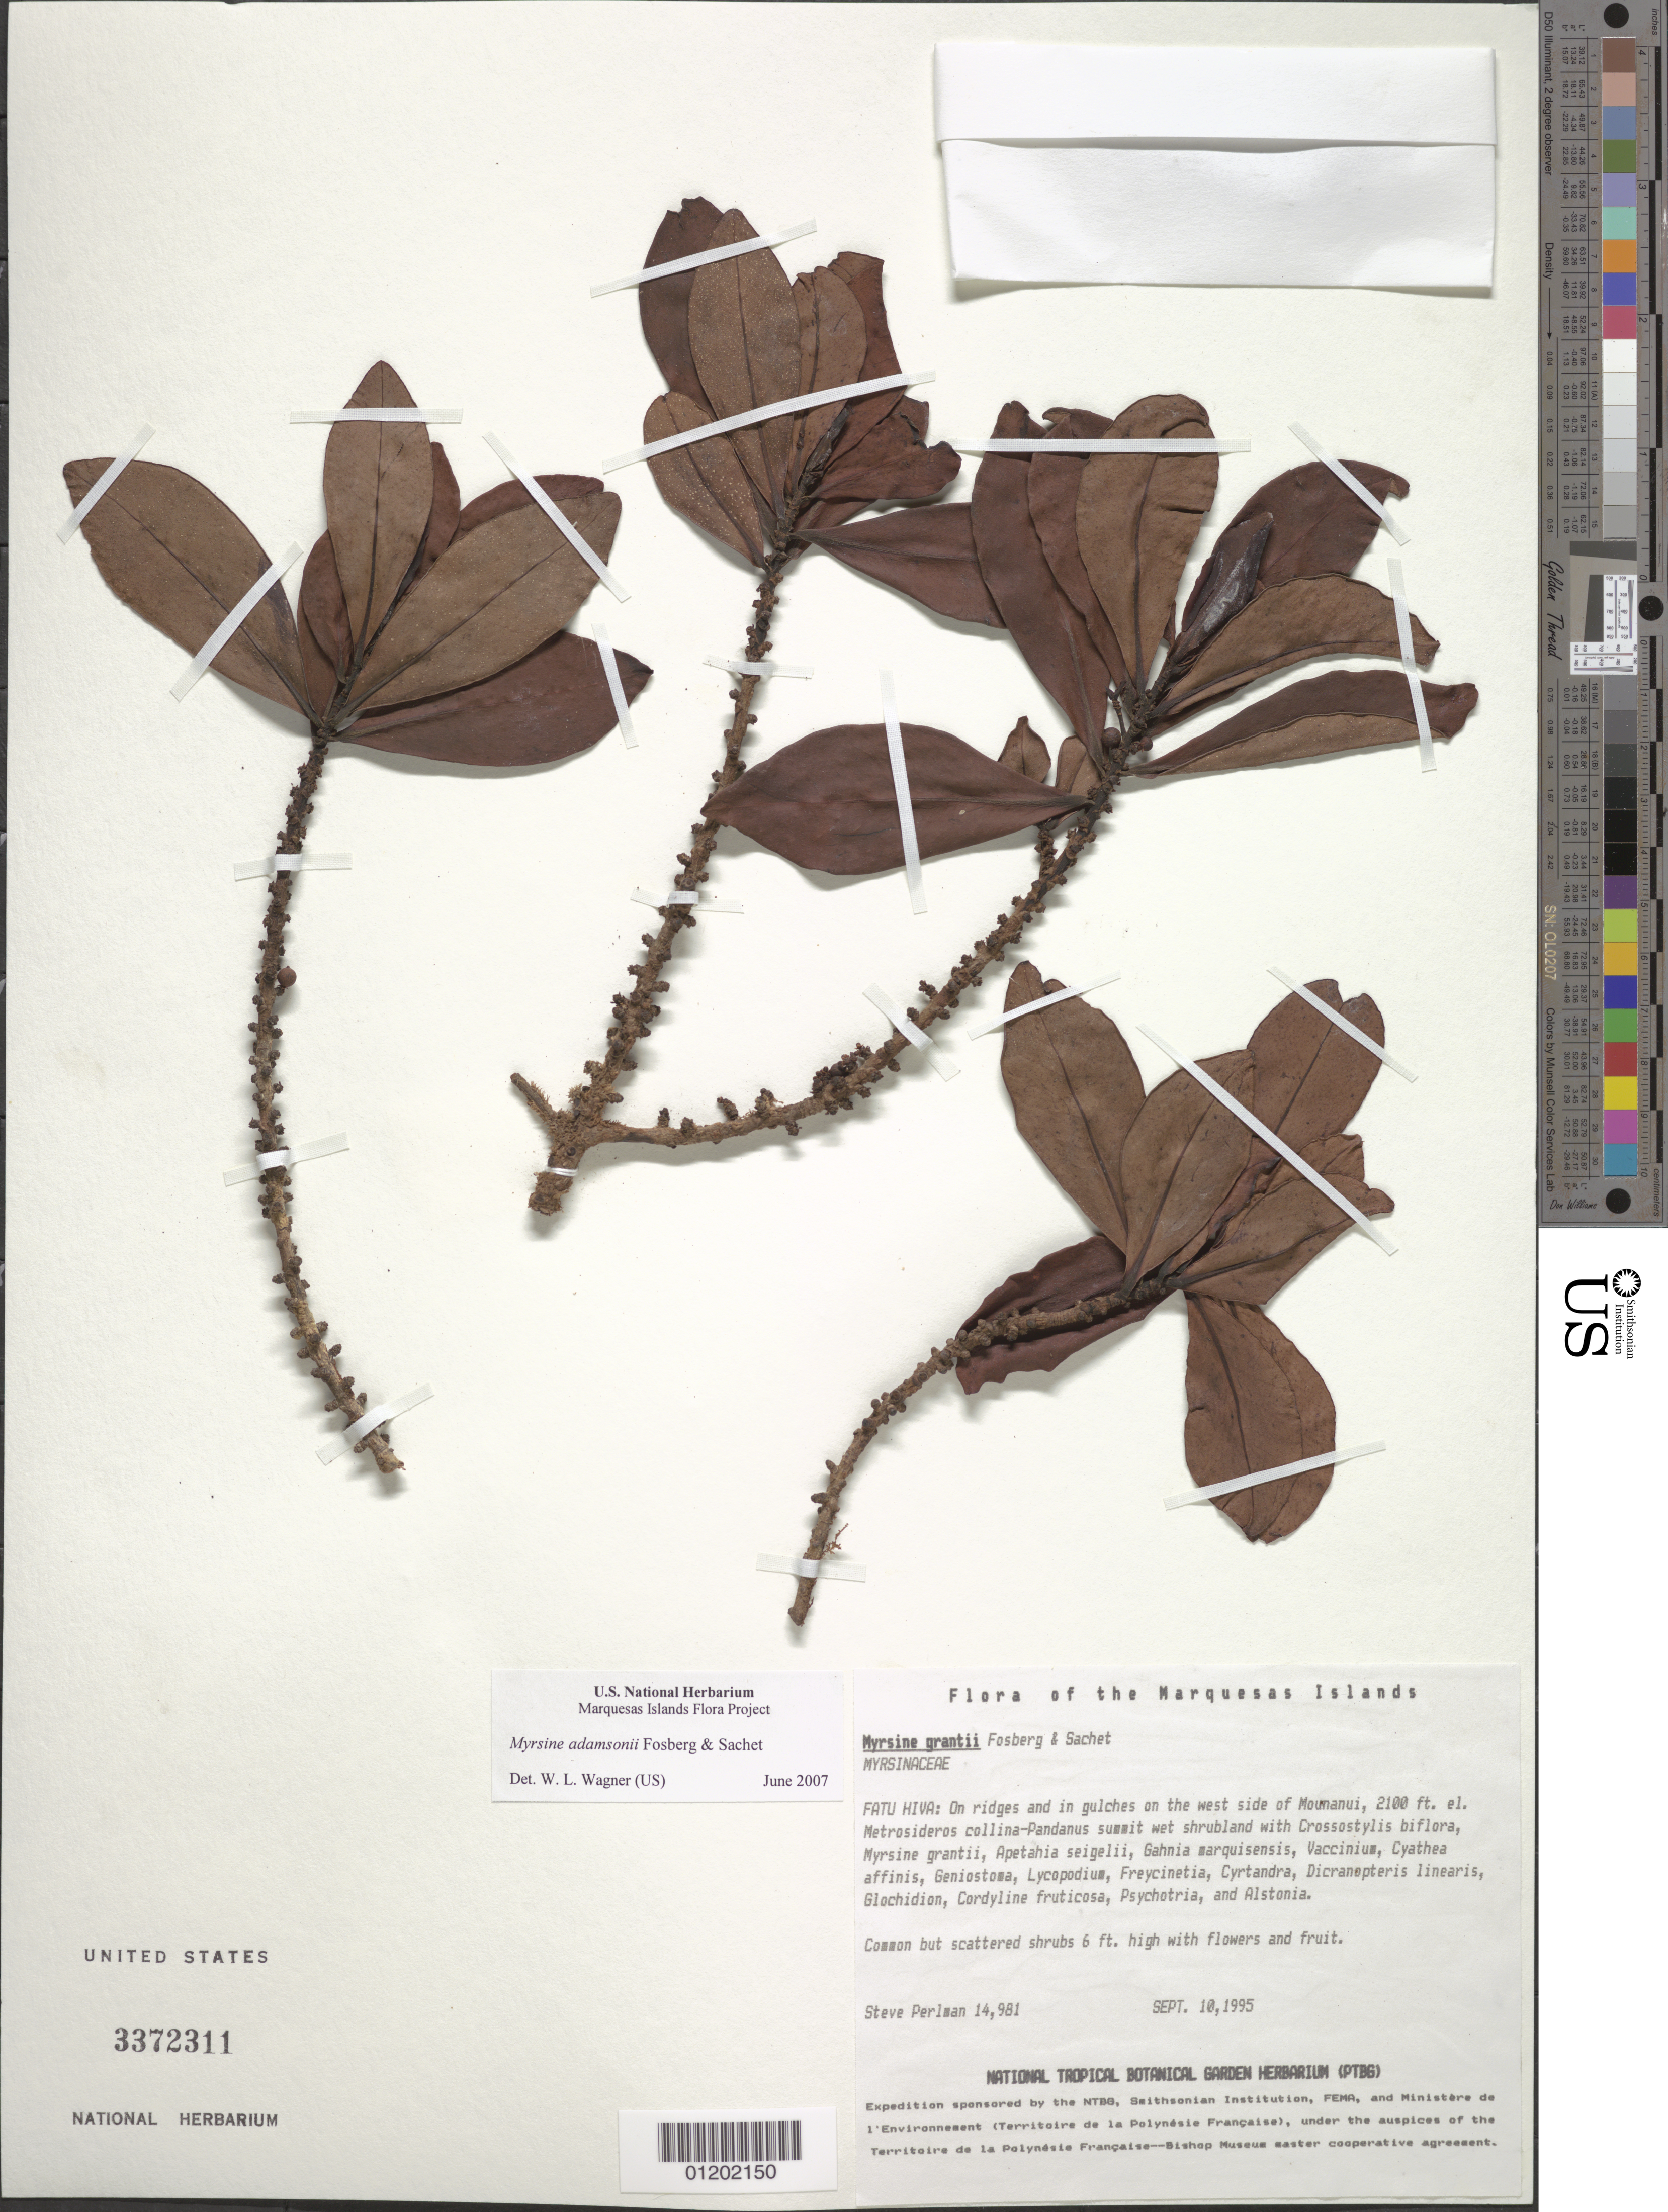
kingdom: Plantae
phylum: Tracheophyta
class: Magnoliopsida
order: Ericales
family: Primulaceae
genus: Myrsine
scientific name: Myrsine adamsonii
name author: Fosberg & Sachet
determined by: Wagner, W. L., (BOT), Smithsonian Institution - National Museum of Natural History (UNITED STATES)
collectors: S. P. Perlman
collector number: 14981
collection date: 1995-09-10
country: French Polynesia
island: Fatu Hiva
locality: On ridges and gulches W side of Mounanui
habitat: In Metrosideros collina - Pandanus lowland wet shrubland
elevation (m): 640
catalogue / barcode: US 3372311